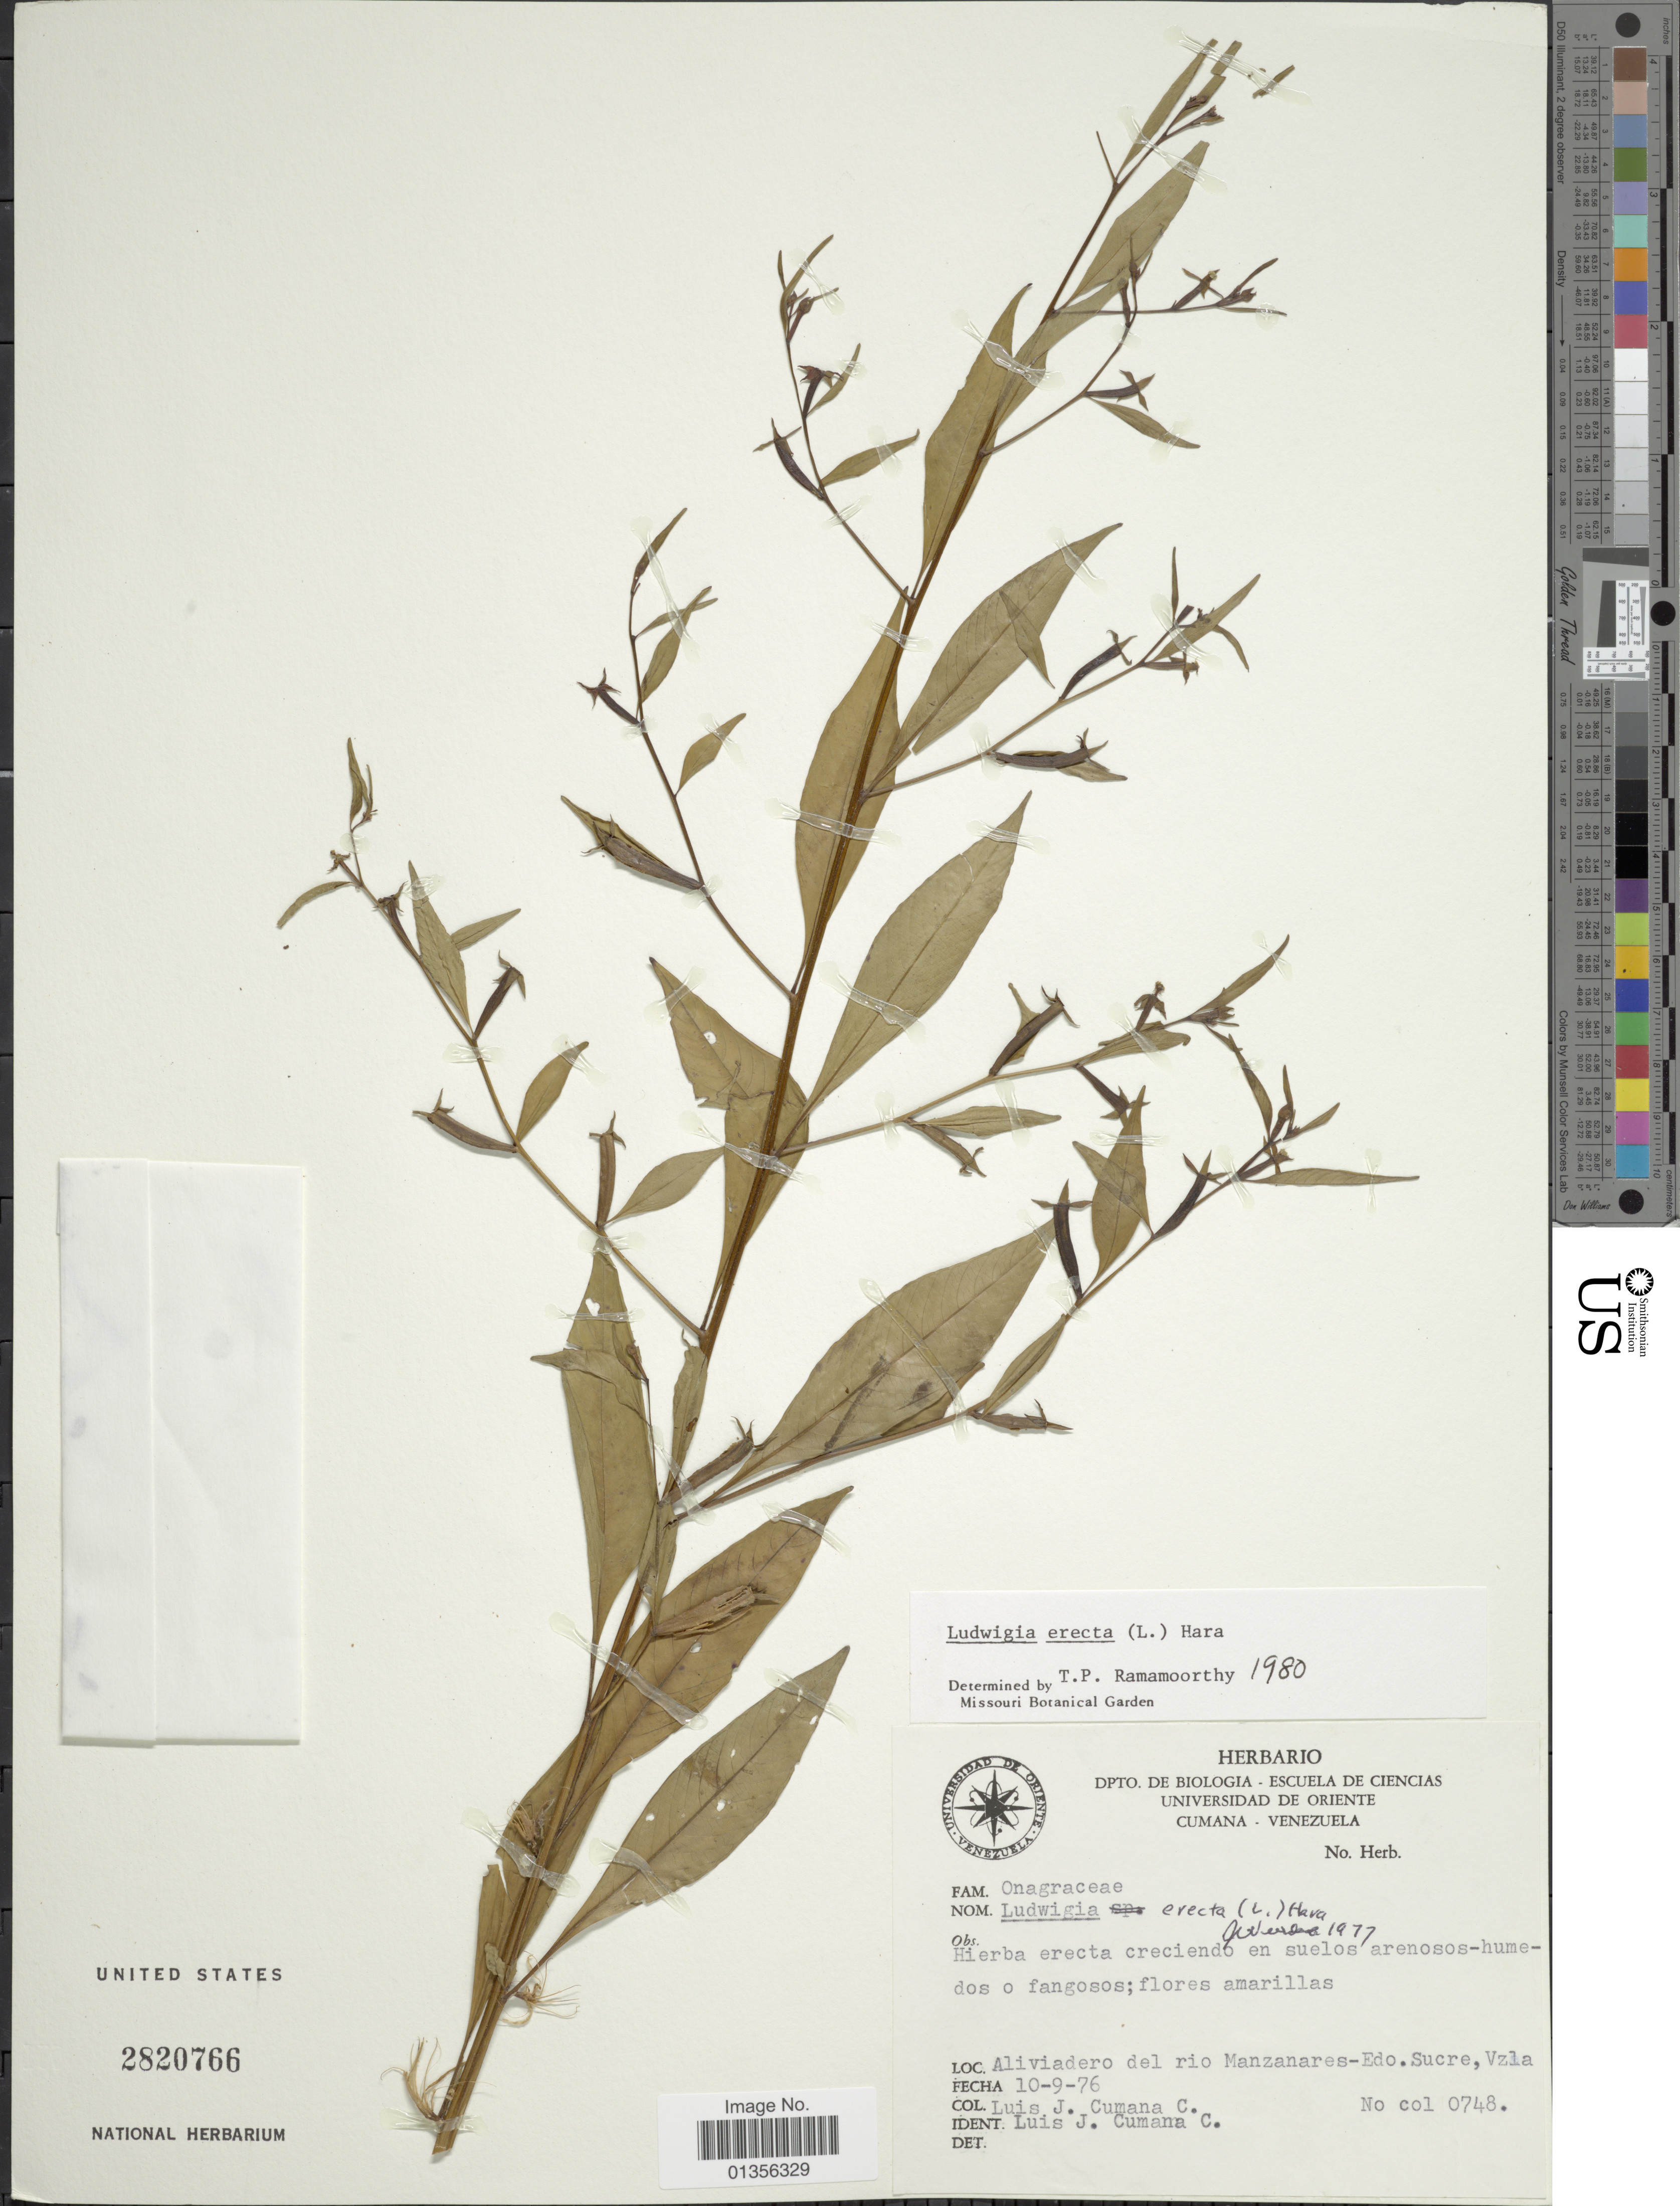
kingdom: Plantae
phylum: Tracheophyta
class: Magnoliopsida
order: Myrtales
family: Onagraceae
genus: Ludwigia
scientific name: Ludwigia erecta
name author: (L.) H. Hara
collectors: L. J. Cumaná C.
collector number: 0748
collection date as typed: Transcribed d/m/y: 10/9/76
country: Venezuela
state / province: Sucre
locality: Cumana. Aliviadero del rio Manzanares.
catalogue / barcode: US 2820766